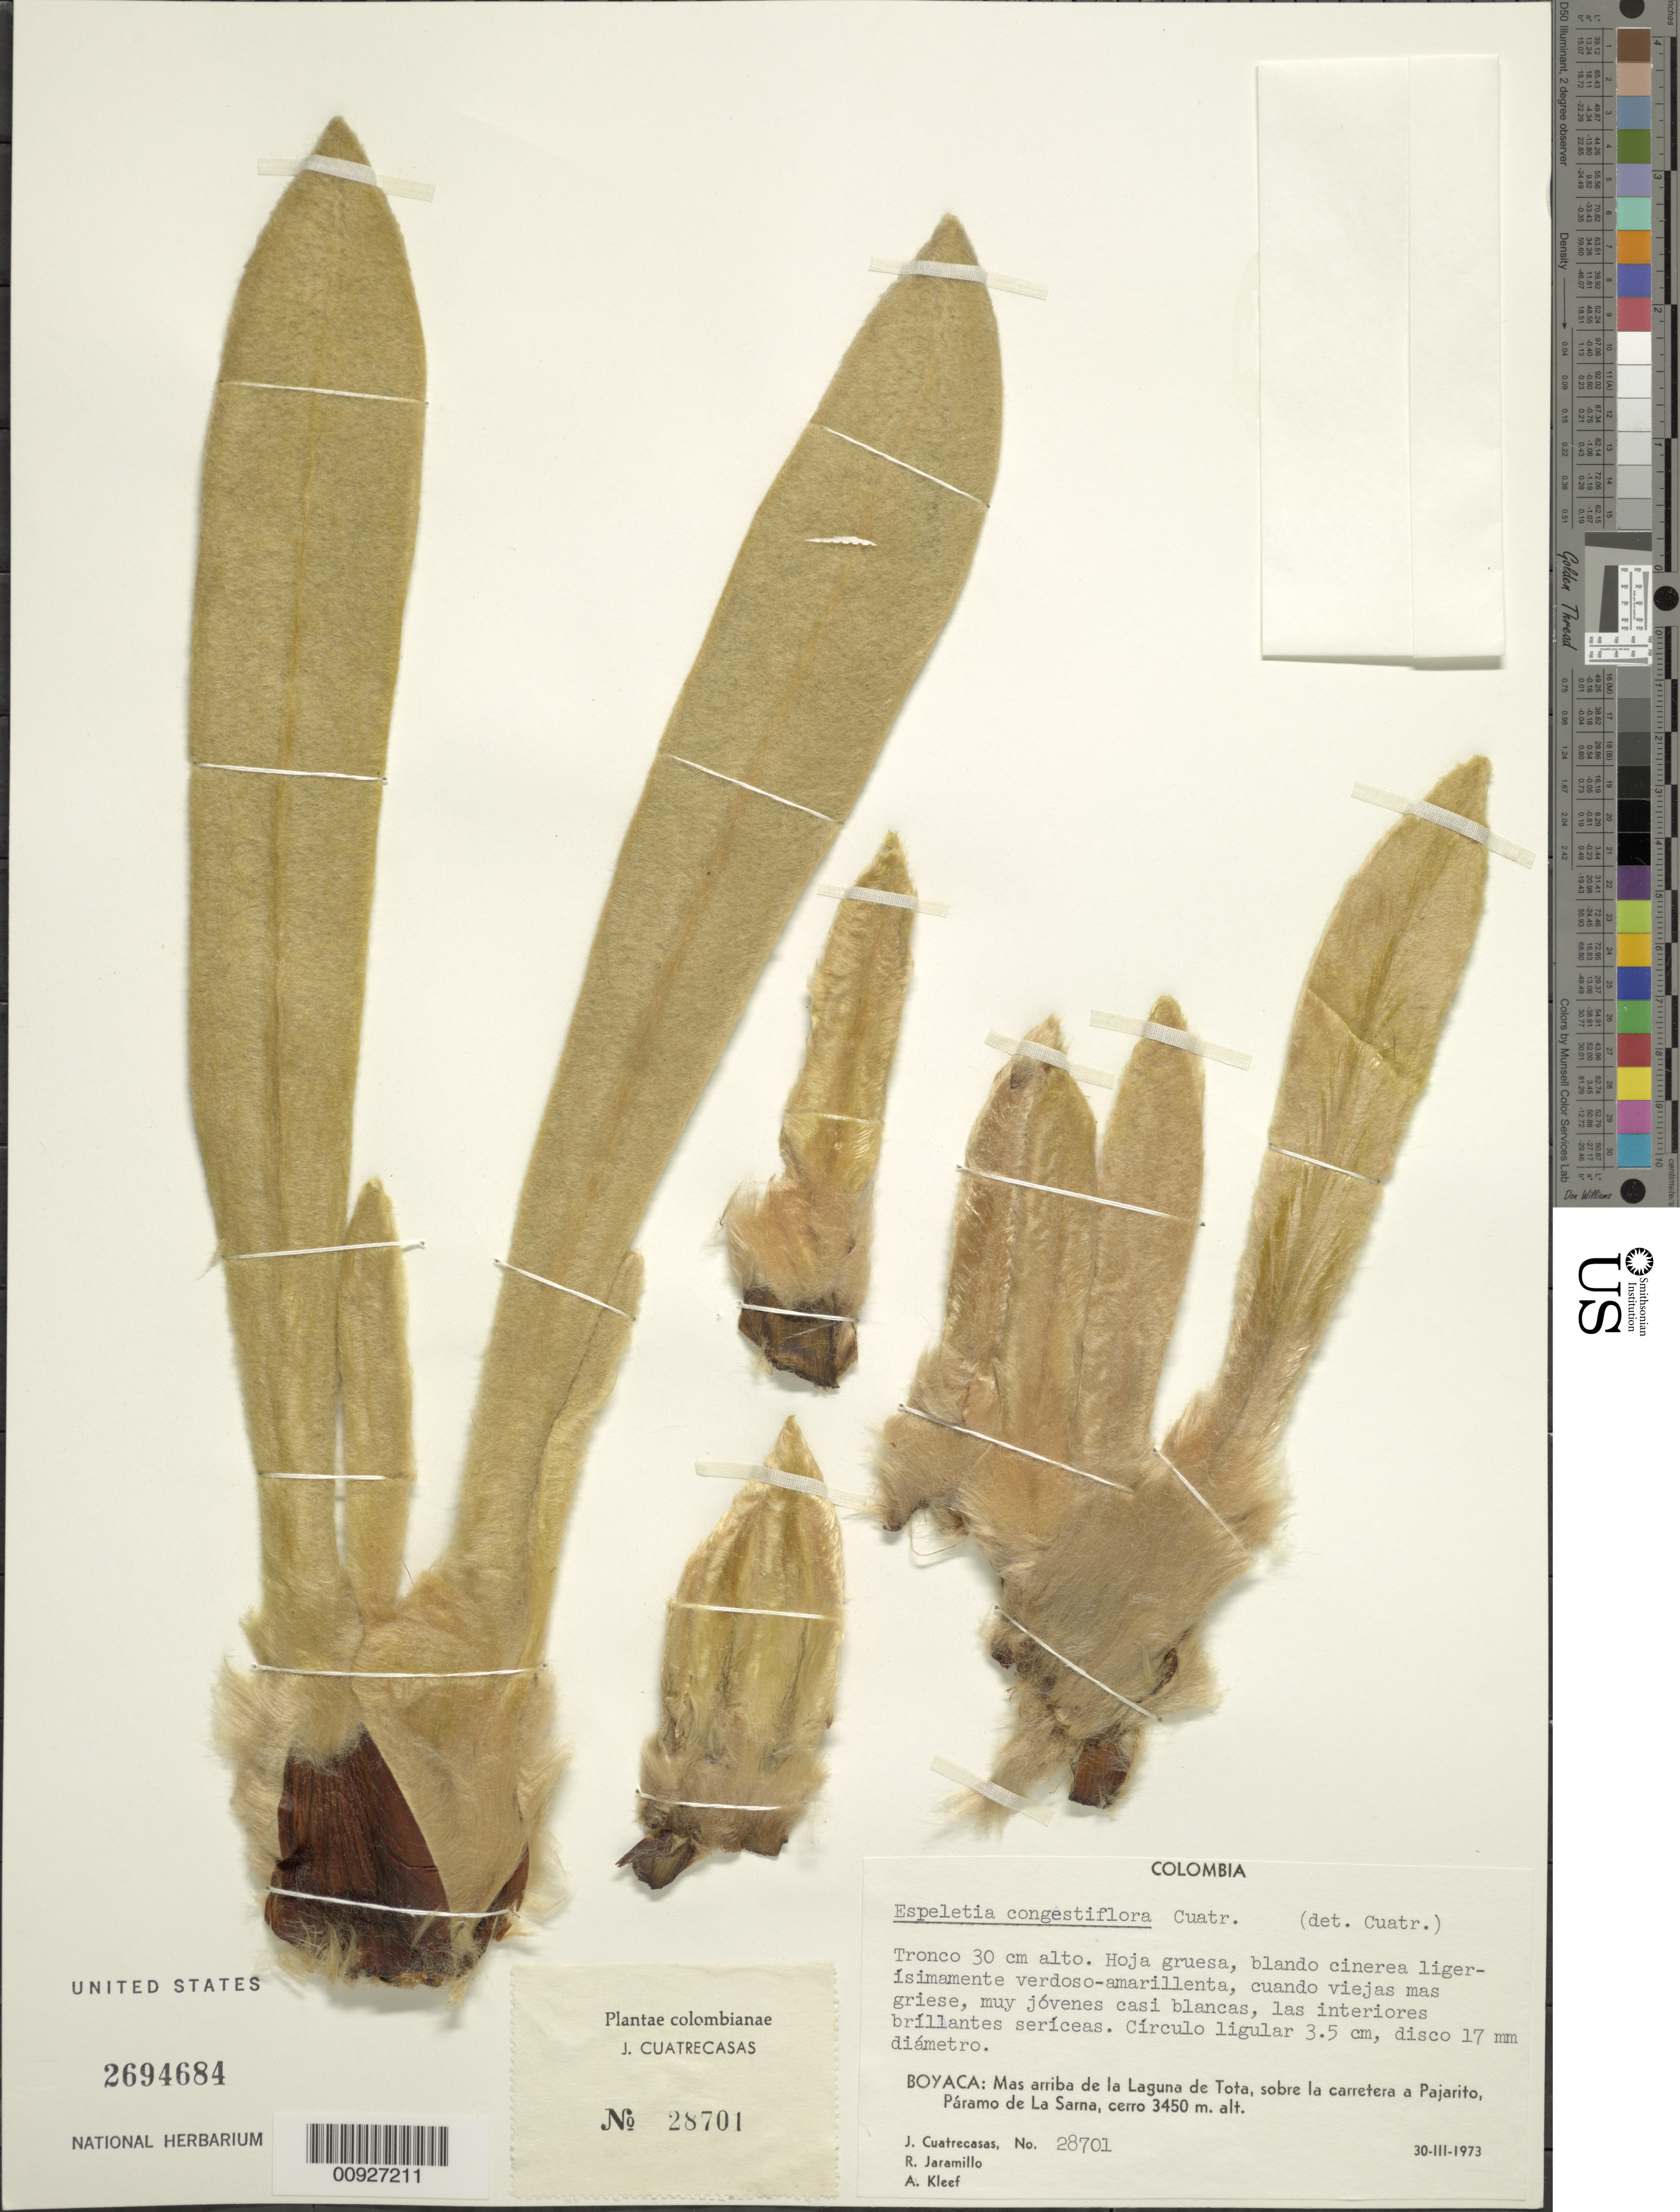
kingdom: Plantae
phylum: Tracheophyta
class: Magnoliopsida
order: Asterales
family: Asteraceae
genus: Espeletia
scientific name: Espeletia congestiflora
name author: Cuatrec.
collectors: J. Cuatrecasas & L. Rodriguez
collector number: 28701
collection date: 1973-03-30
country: Colombia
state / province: Boyacá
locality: Páramo de La Santa. Mas arriba de la Laguna de Tota, sobre la carretera a Pajarito.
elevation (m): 3450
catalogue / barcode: US 2694684